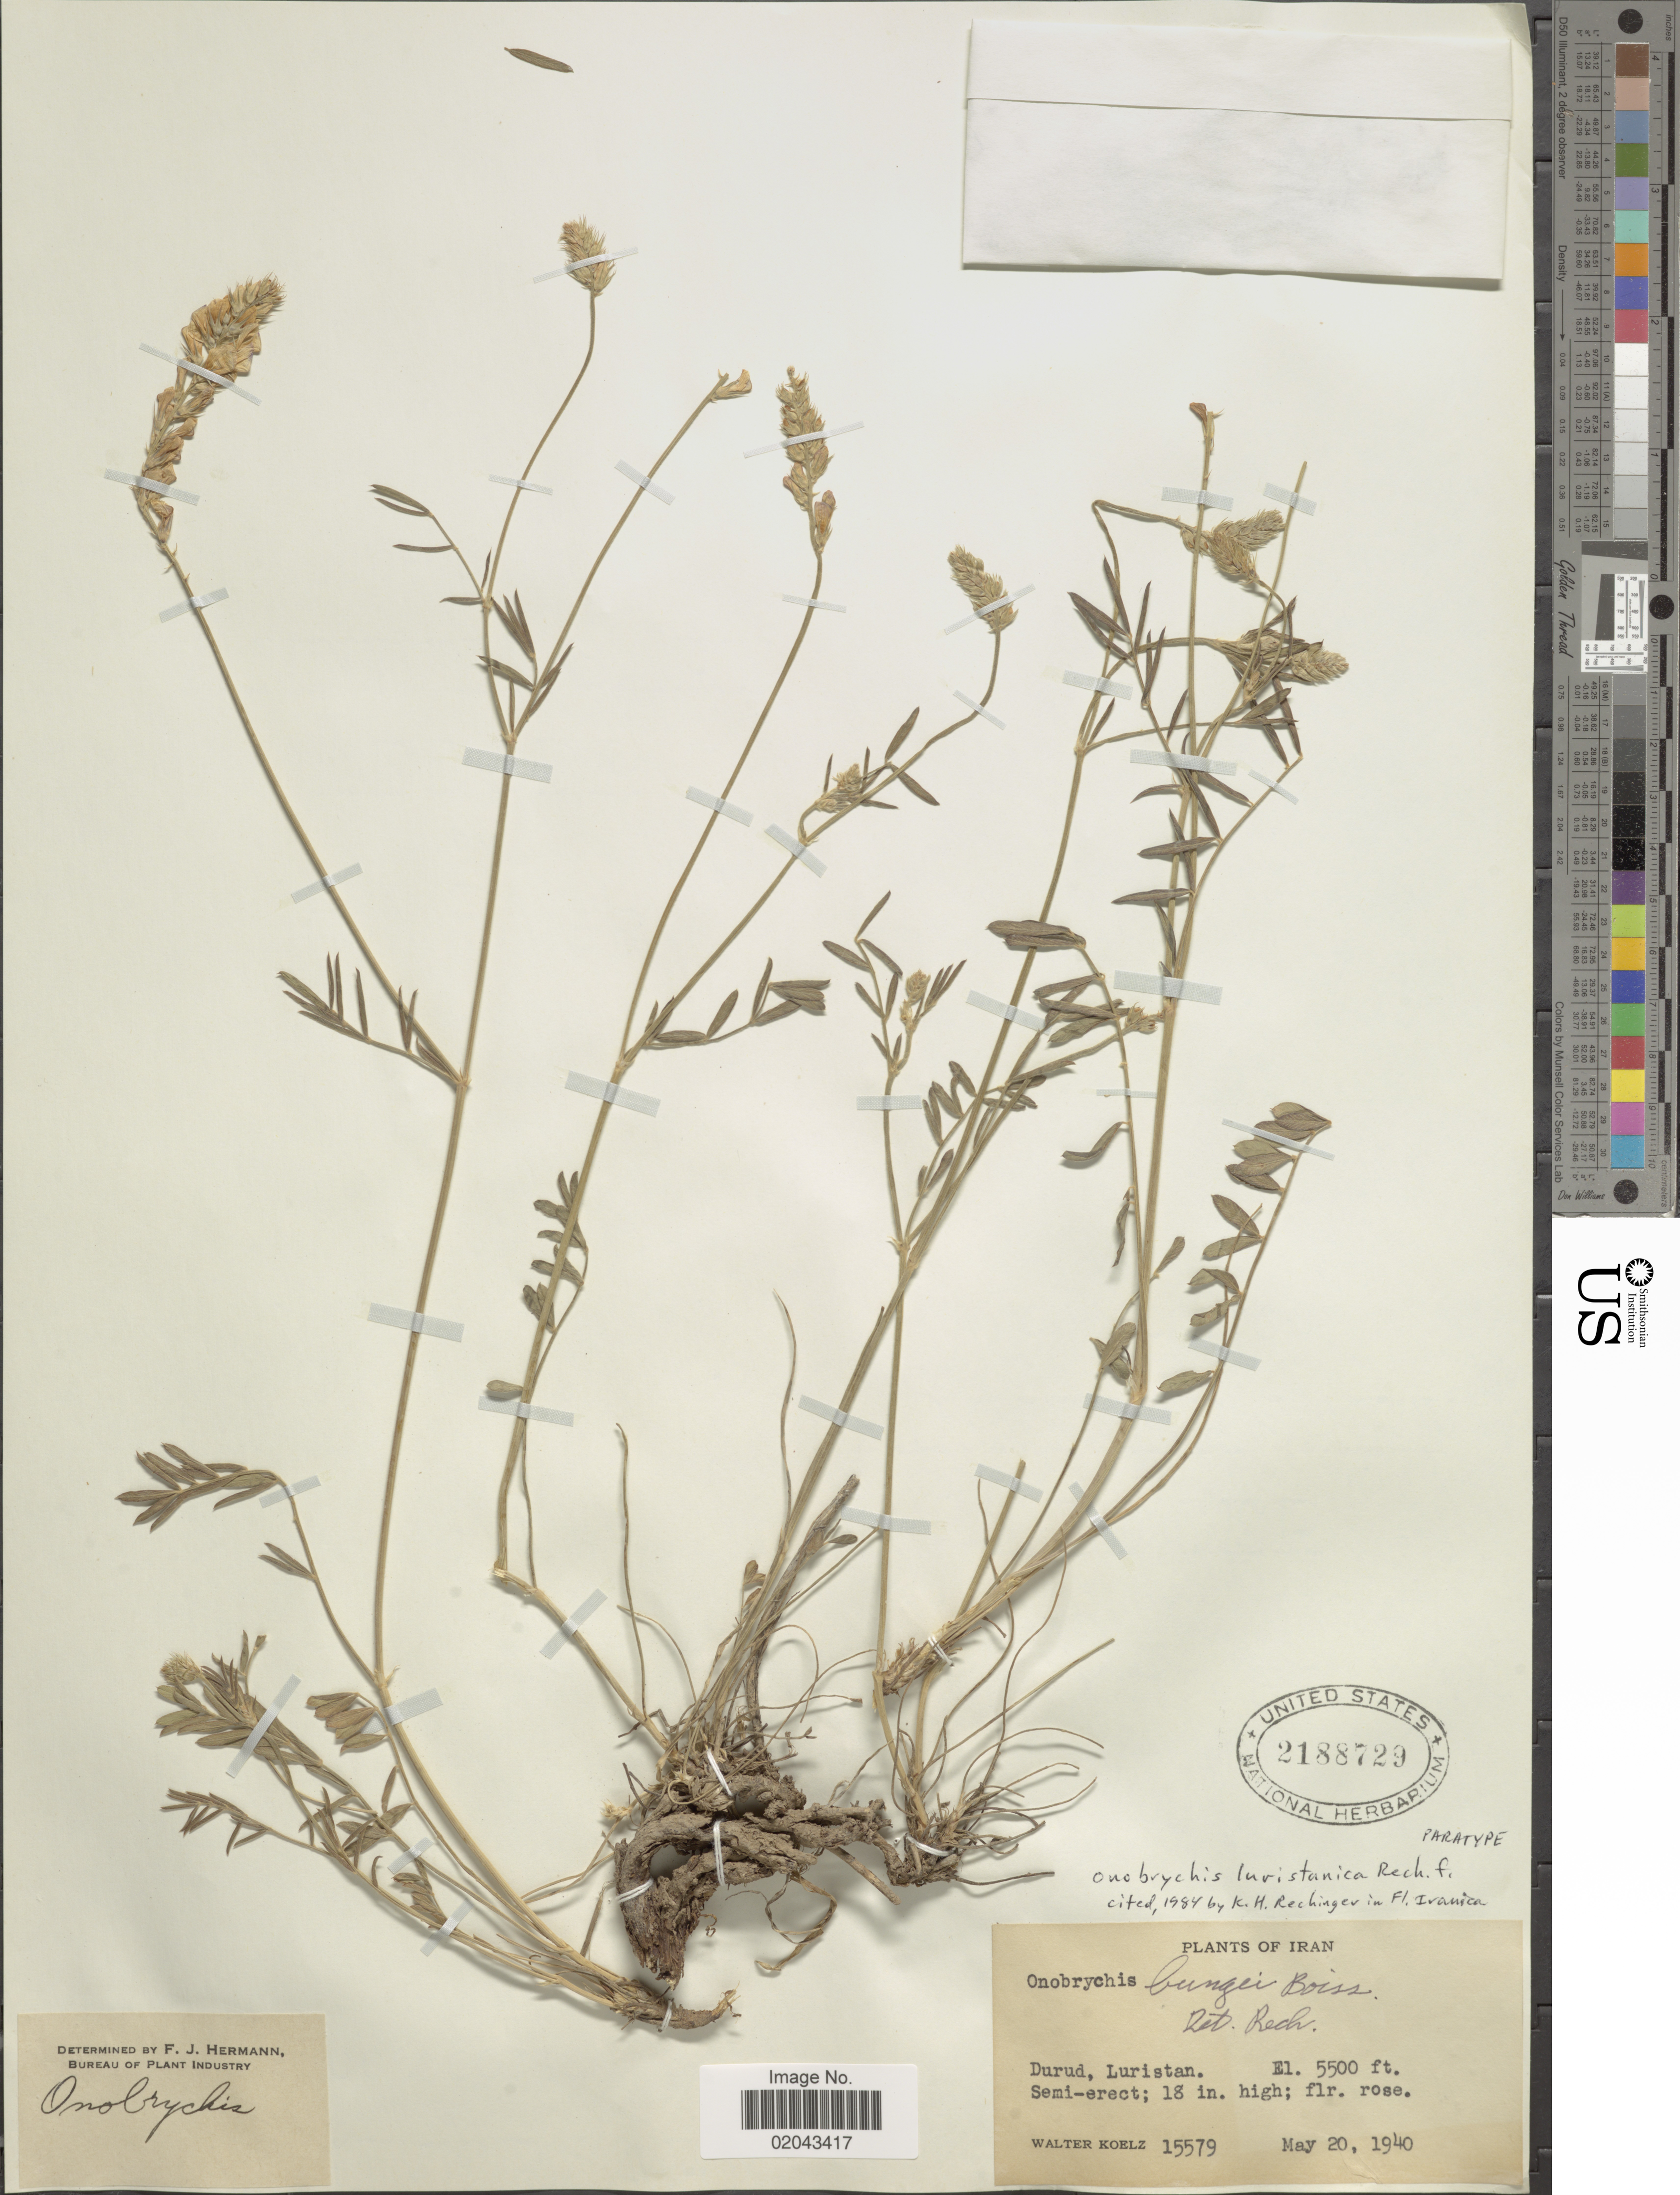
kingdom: Plantae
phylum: Tracheophyta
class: Magnoliopsida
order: Fabales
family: Fabaceae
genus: Onobrychis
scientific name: Onobrychis luristanica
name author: Rech. f.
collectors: W. N. Koelz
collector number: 15579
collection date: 1940-05-20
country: Iran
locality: Durud, Luristan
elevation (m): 1676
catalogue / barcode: US 2188729